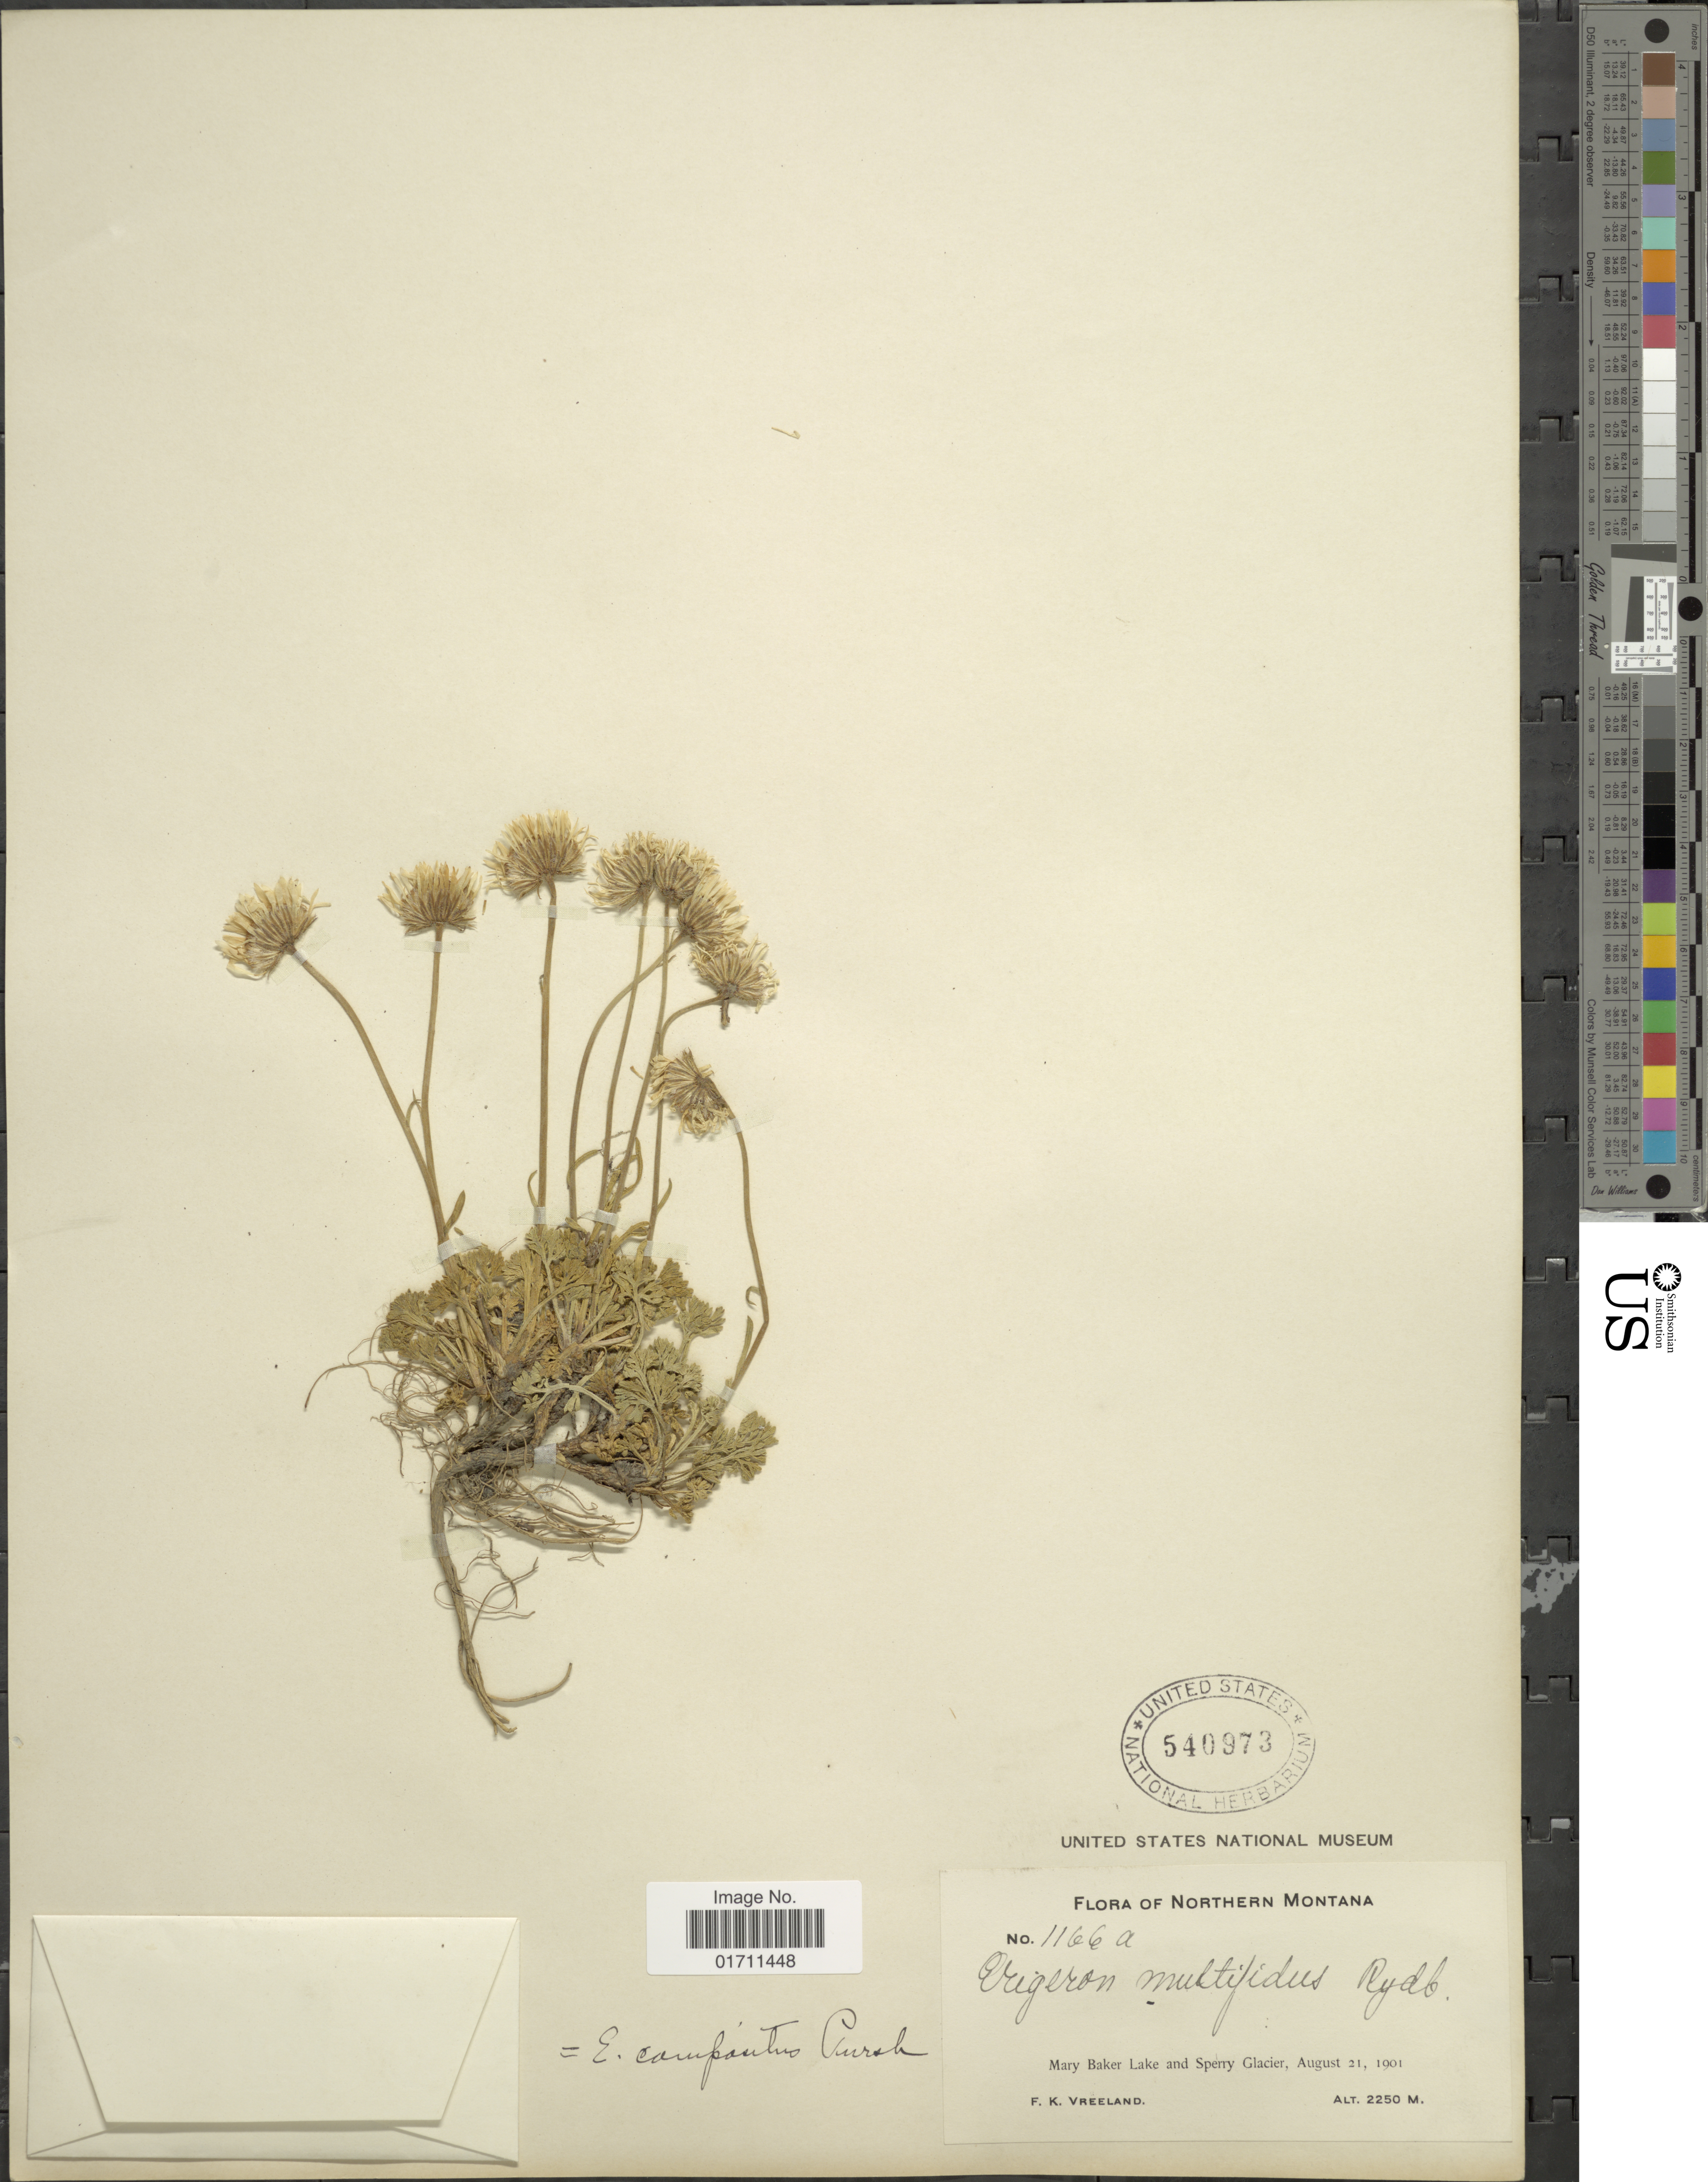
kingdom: Plantae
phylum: Tracheophyta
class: Magnoliopsida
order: Asterales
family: Asteraceae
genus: Erigeron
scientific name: Erigeron compositus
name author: Pursh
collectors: F. Vreeland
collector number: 1166a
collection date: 1901-08-21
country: United States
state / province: Montana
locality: Northern Montana, Mary Baker Lake and Sperry Glacier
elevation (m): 2250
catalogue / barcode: US 540973